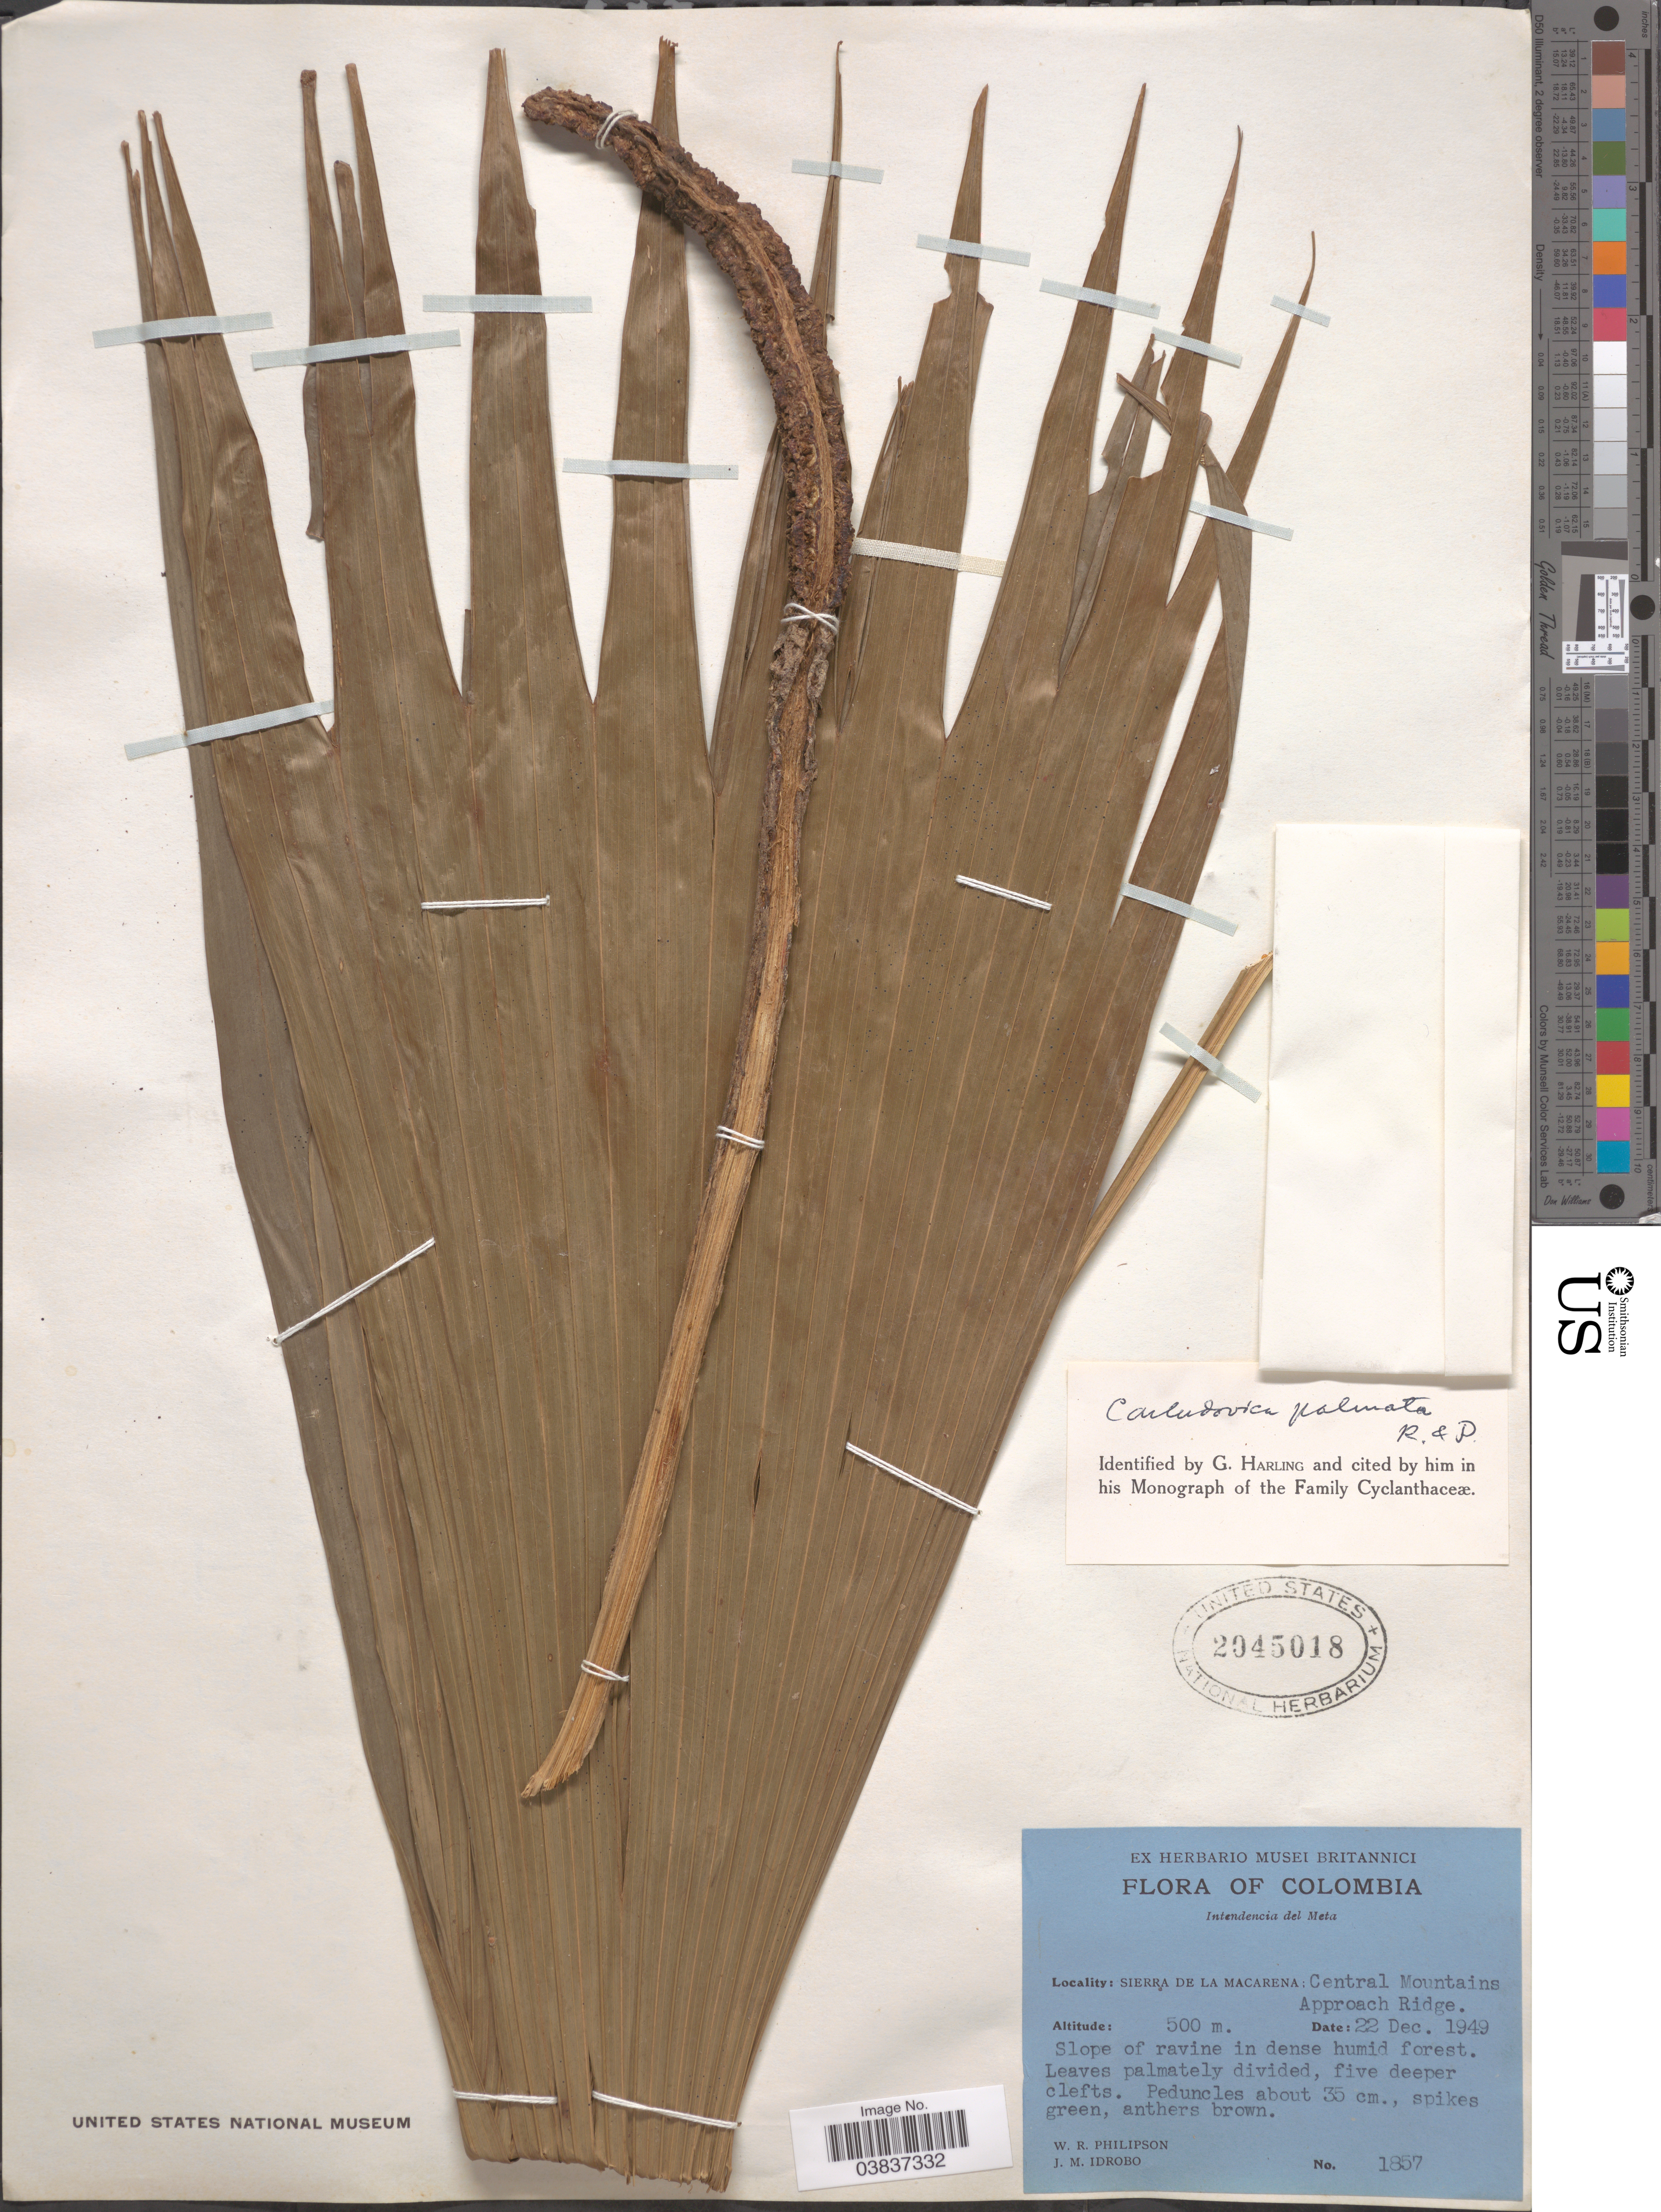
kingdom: Plantae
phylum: Tracheophyta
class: Liliopsida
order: Pandanales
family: Cyclanthaceae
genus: Carludovica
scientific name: Carludovica palmata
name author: Ruiz & Pav.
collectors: W. R. Philipson & J. M. Idrobo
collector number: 1857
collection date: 1949-12-22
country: Colombia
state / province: Meta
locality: Intendencia del Meta. Sierra de La Macarena; Central Mountains Approach Ridge.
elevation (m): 500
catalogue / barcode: US 2045018